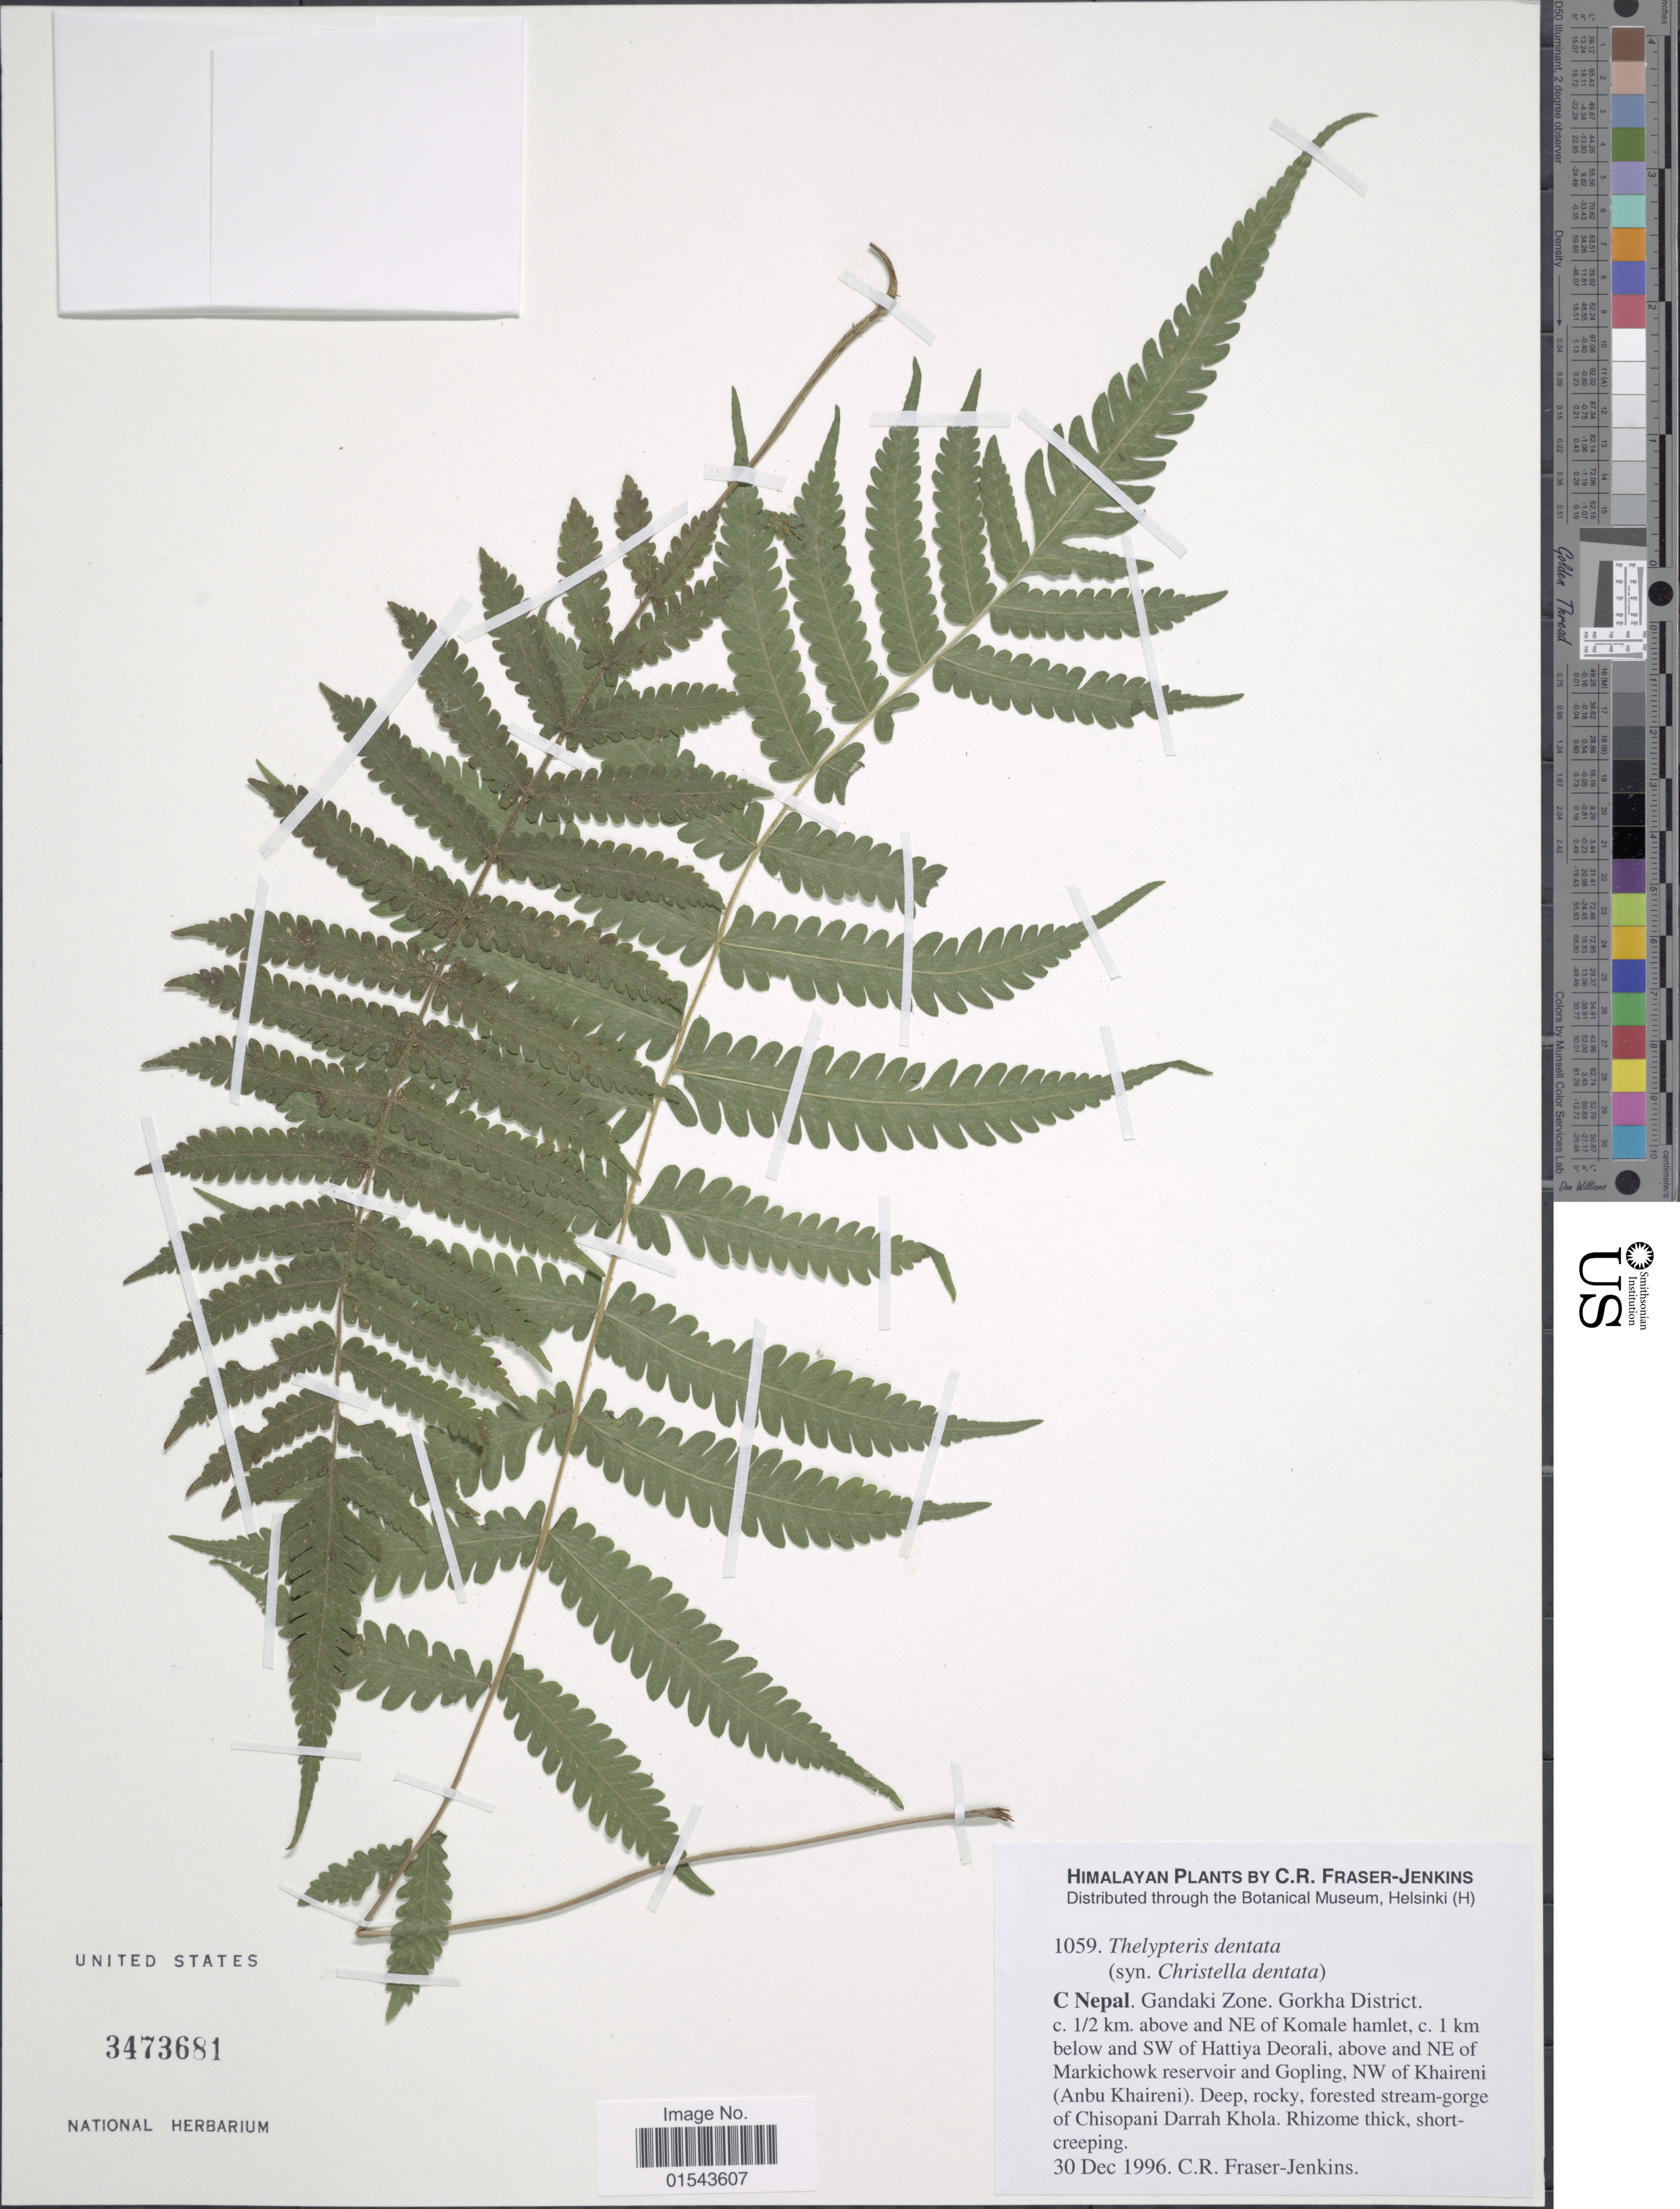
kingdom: Plantae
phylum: Tracheophyta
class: Polypodiopsida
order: Polypodiales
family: Thelypteridaceae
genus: Christella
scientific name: Christella dentata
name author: (Forssk.) Brownsey & Jermy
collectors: C. R. Fraser-Jenkins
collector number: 1059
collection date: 1996-12-30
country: Nepal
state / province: Gandaki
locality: Himalaya, C Nepal. Gandaki Zone. Gorkha District. 1/2 km. above and NE of Komale hamlet, 1 km below and SW of Hattiya Deorali, above and NE of Markichowk reservoir and Gopling, NW of Khaireni (Anbu Khaireni)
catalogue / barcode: US 3473681